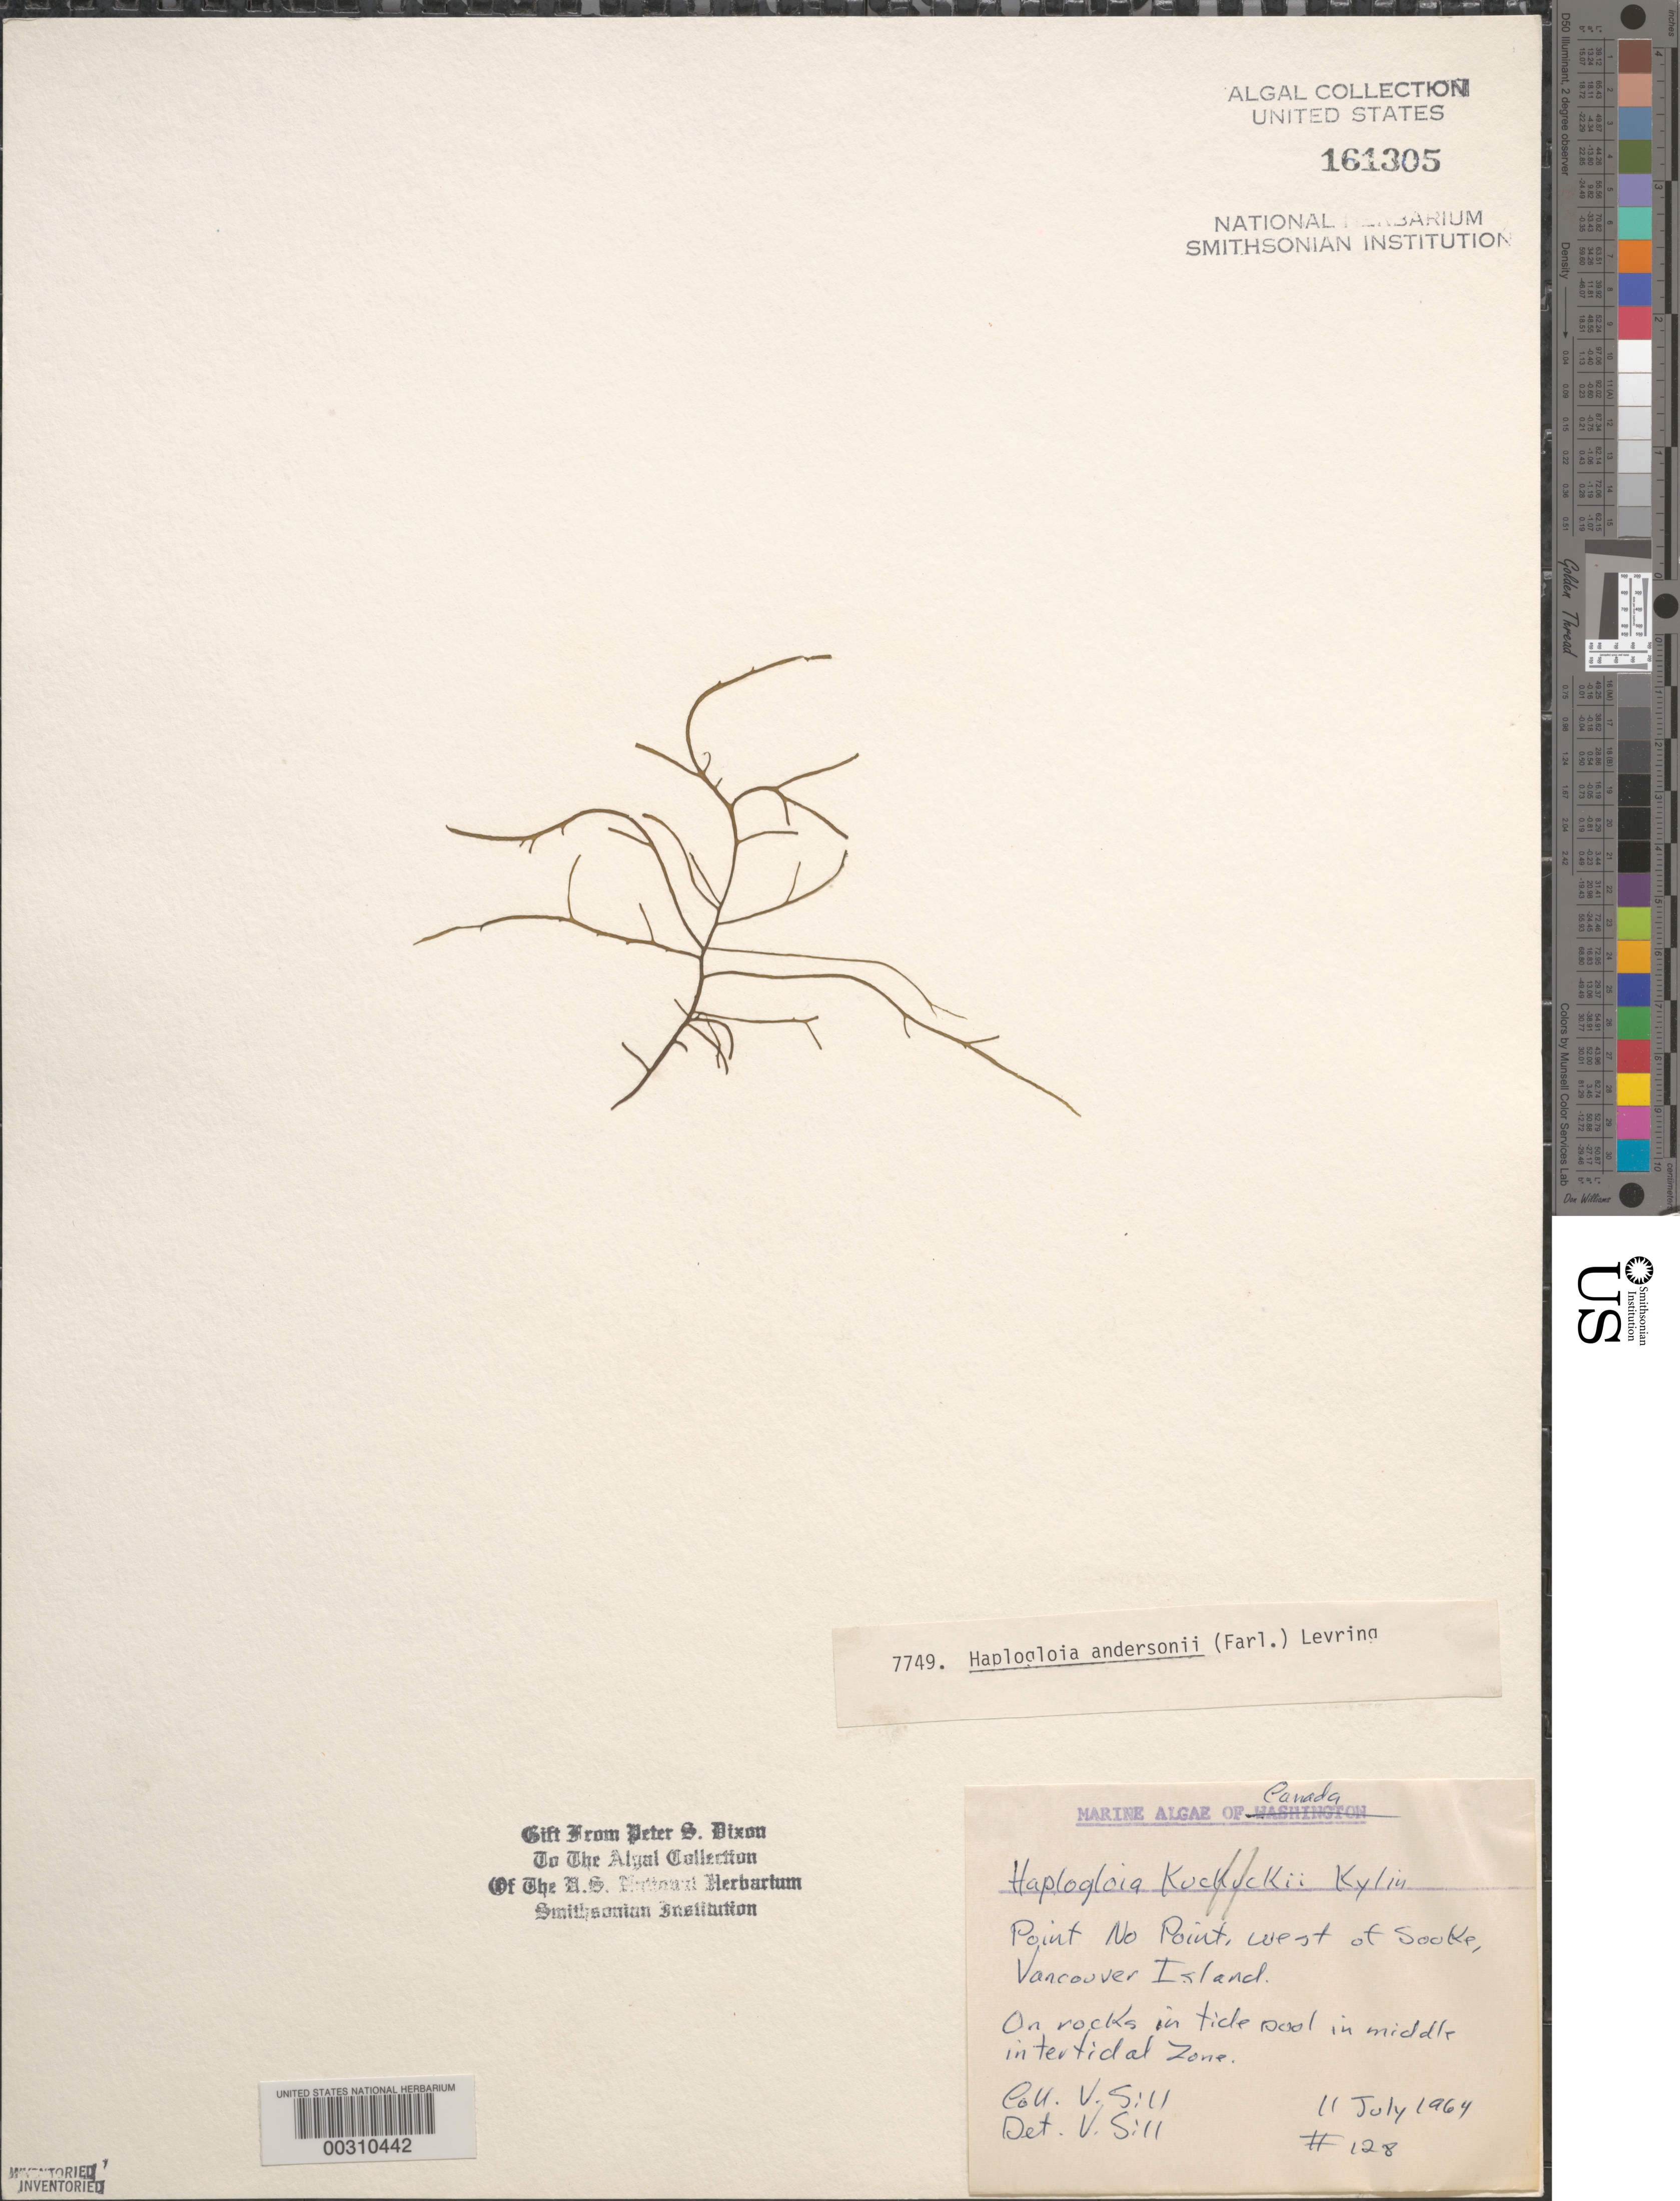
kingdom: Chromista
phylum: Ochrophyta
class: Phaeophyceae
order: Ectocarpales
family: Chordariaceae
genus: Haplogloia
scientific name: Haplogloia andersonii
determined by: Dixon, P. S.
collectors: V. Sill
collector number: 128 & PSD 7749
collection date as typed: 11 Jul 1964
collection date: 1964-07-11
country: Canada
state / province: British Columbia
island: Vancouver Island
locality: Point No Point, west of Sooke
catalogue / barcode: US 161305